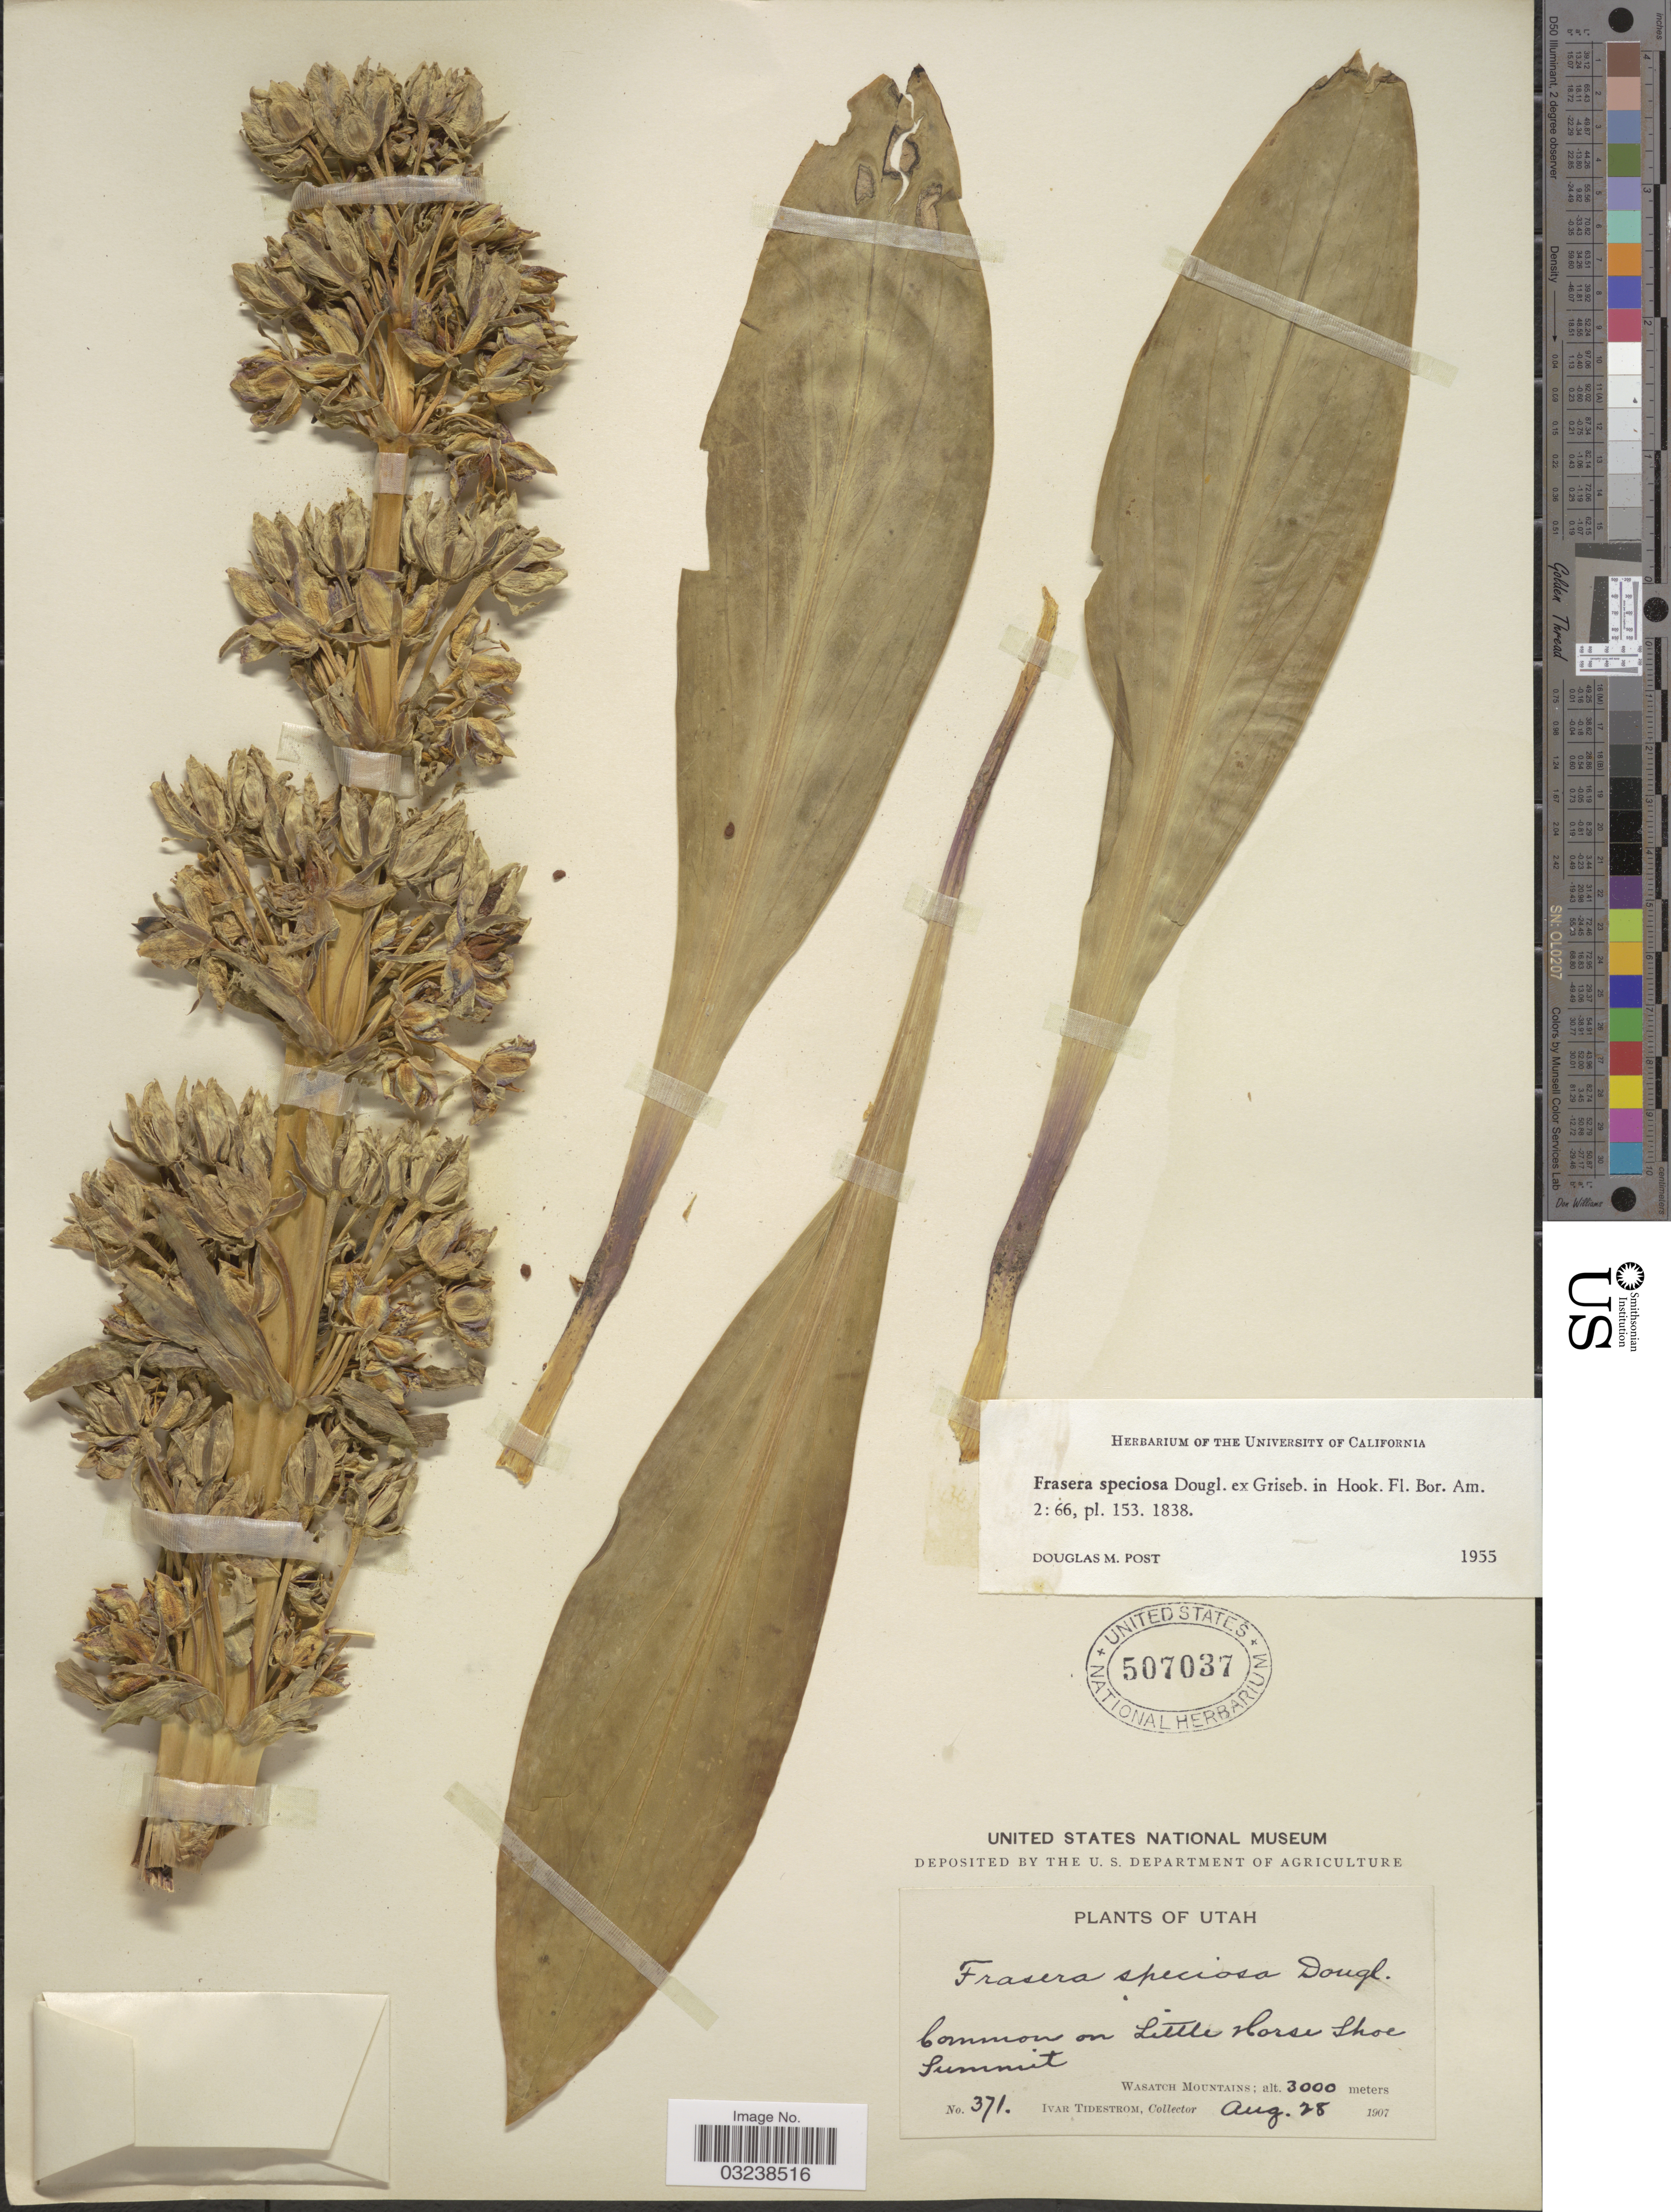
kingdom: Plantae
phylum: Tracheophyta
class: Magnoliopsida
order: Gentianales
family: Gentianaceae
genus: Swertia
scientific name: Swertia radiata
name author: (Kellogg) Kuntze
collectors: I. F. Tidestrom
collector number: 371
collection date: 1907-08-28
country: United States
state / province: Utah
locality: Common on Little Horse Shoe Summit. Wasatch Mountains.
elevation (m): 3000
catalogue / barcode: US 507037